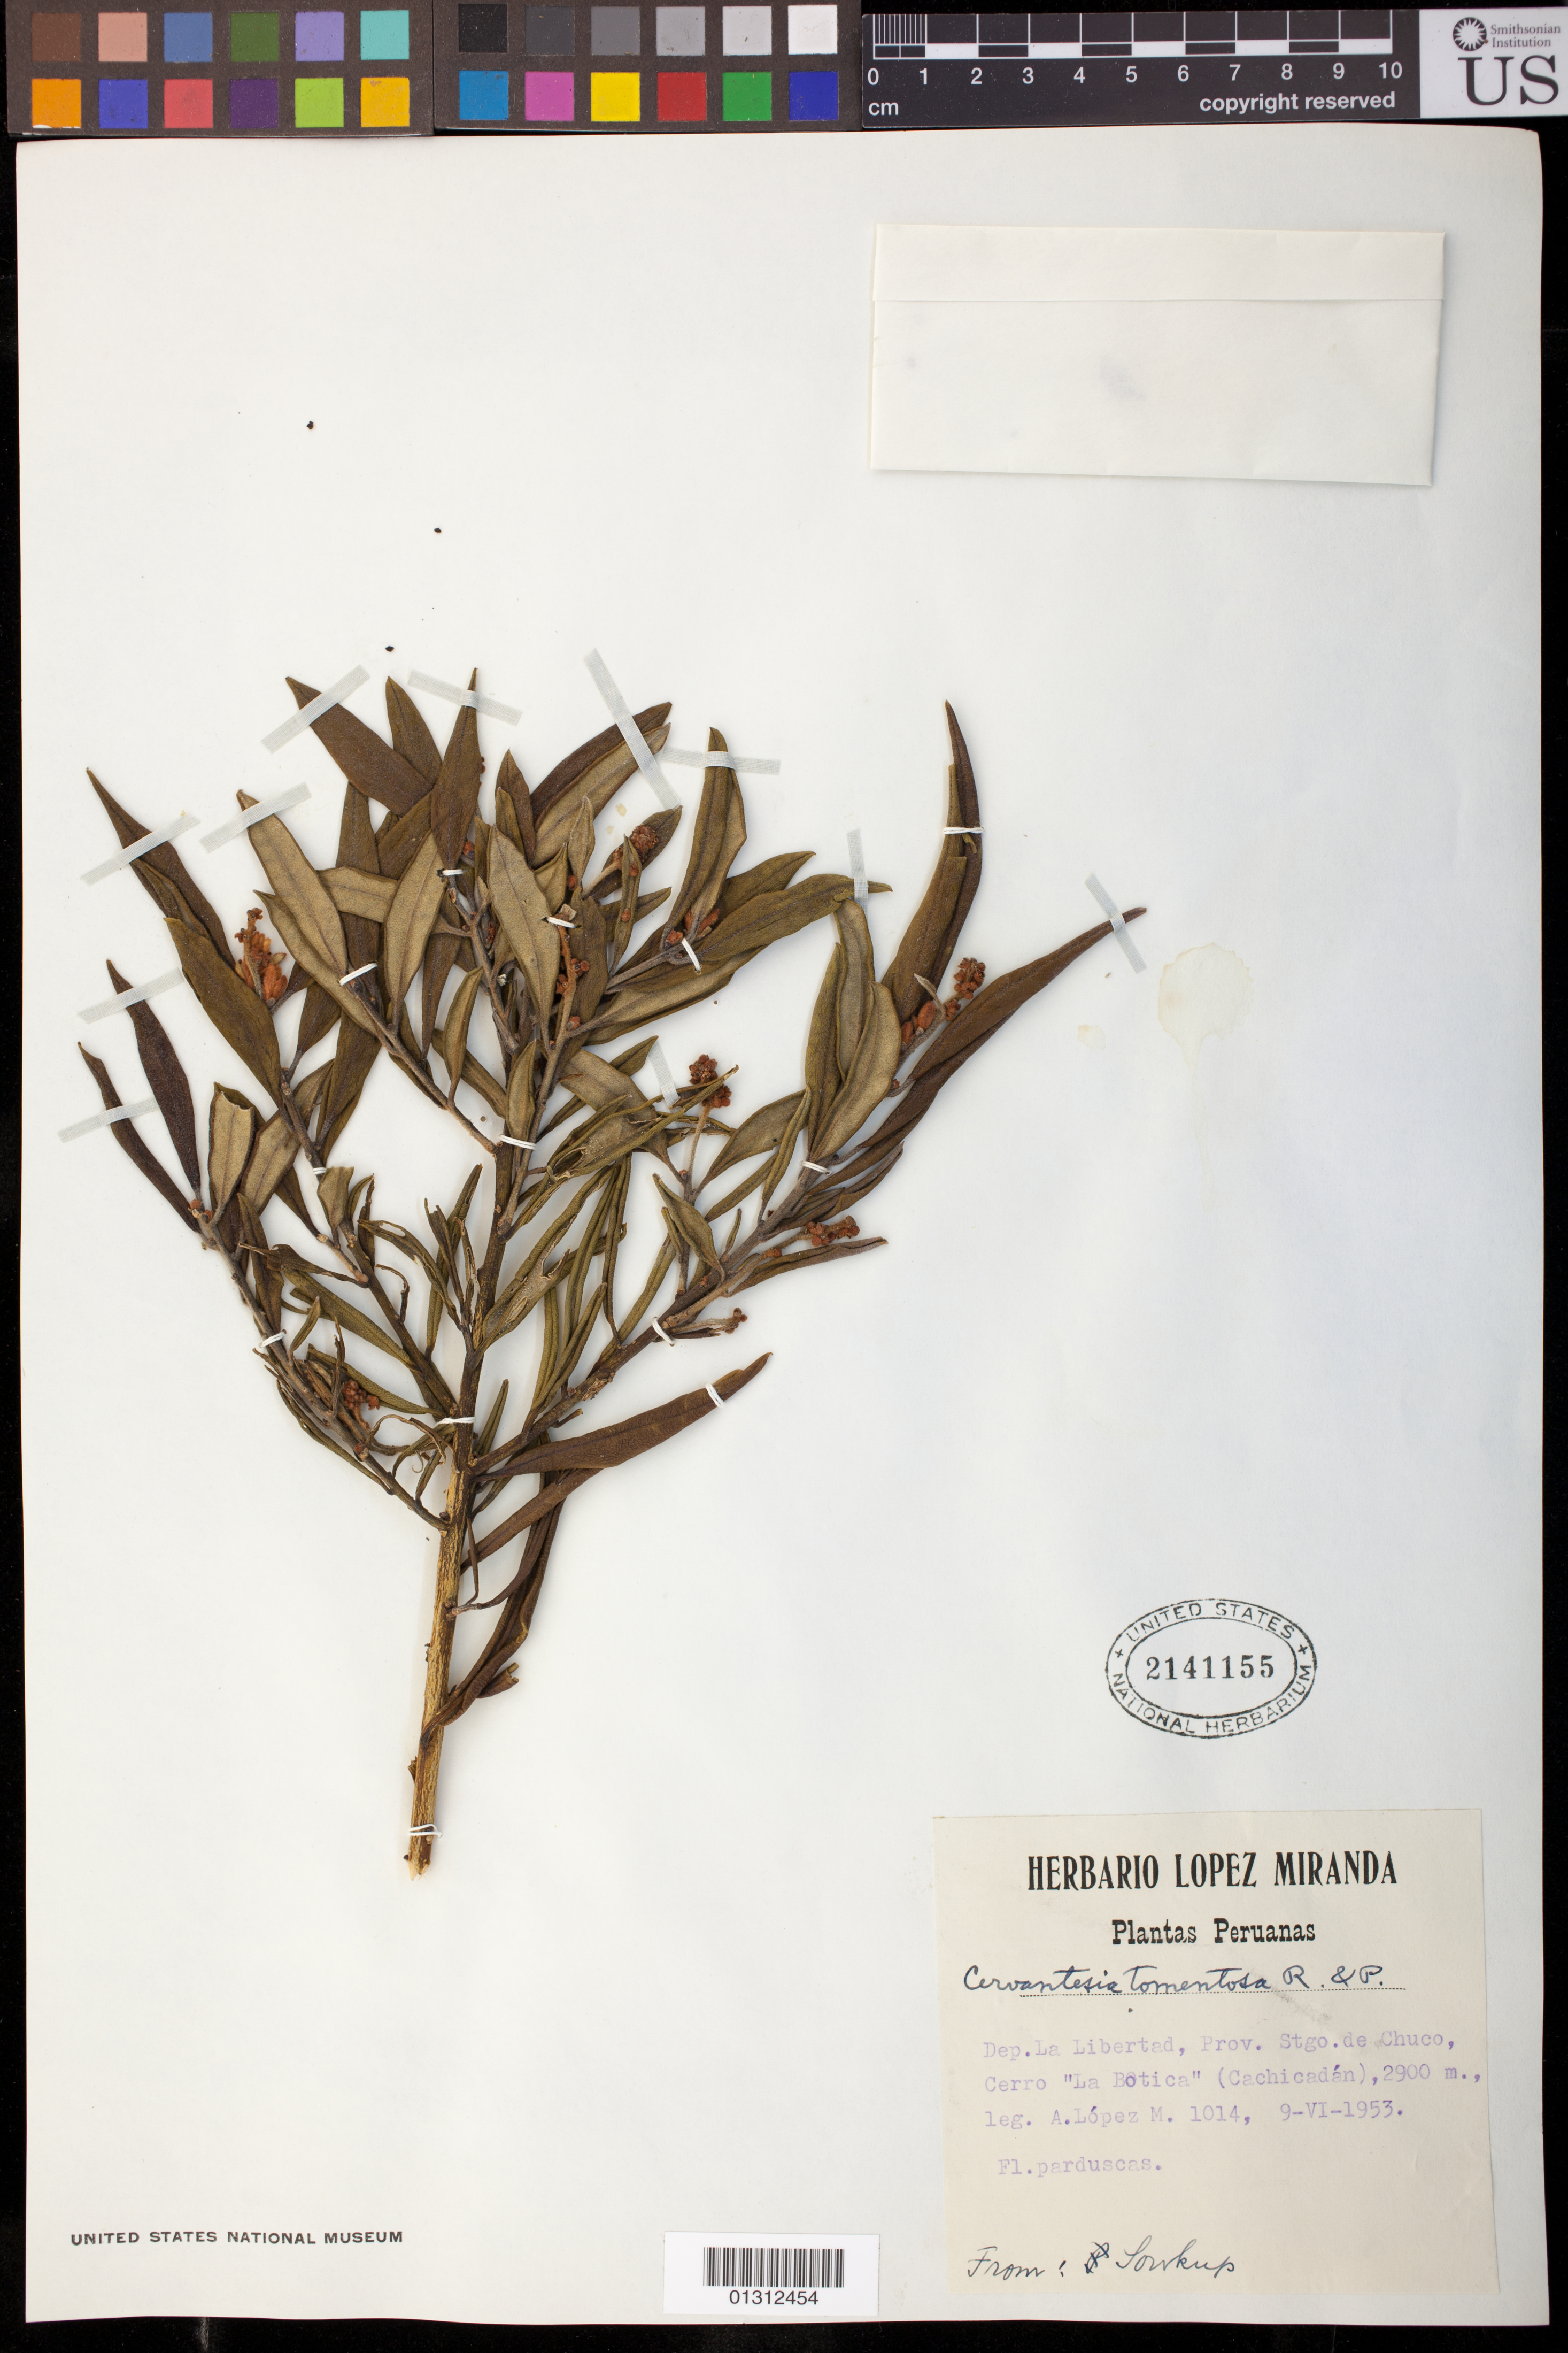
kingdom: Plantae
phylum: Tracheophyta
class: Magnoliopsida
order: Santalales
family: Cervantesiaceae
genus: Cervantesia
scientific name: Cervantesia tomentosa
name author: Ruiz & Pavón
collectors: A. Lopez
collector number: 1014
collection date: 1953-06-09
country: Peru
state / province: La Libertad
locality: Prov. Stgo. de Chuco, Cerro La Botica (Cachicadan)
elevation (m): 2900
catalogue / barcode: US 2141155